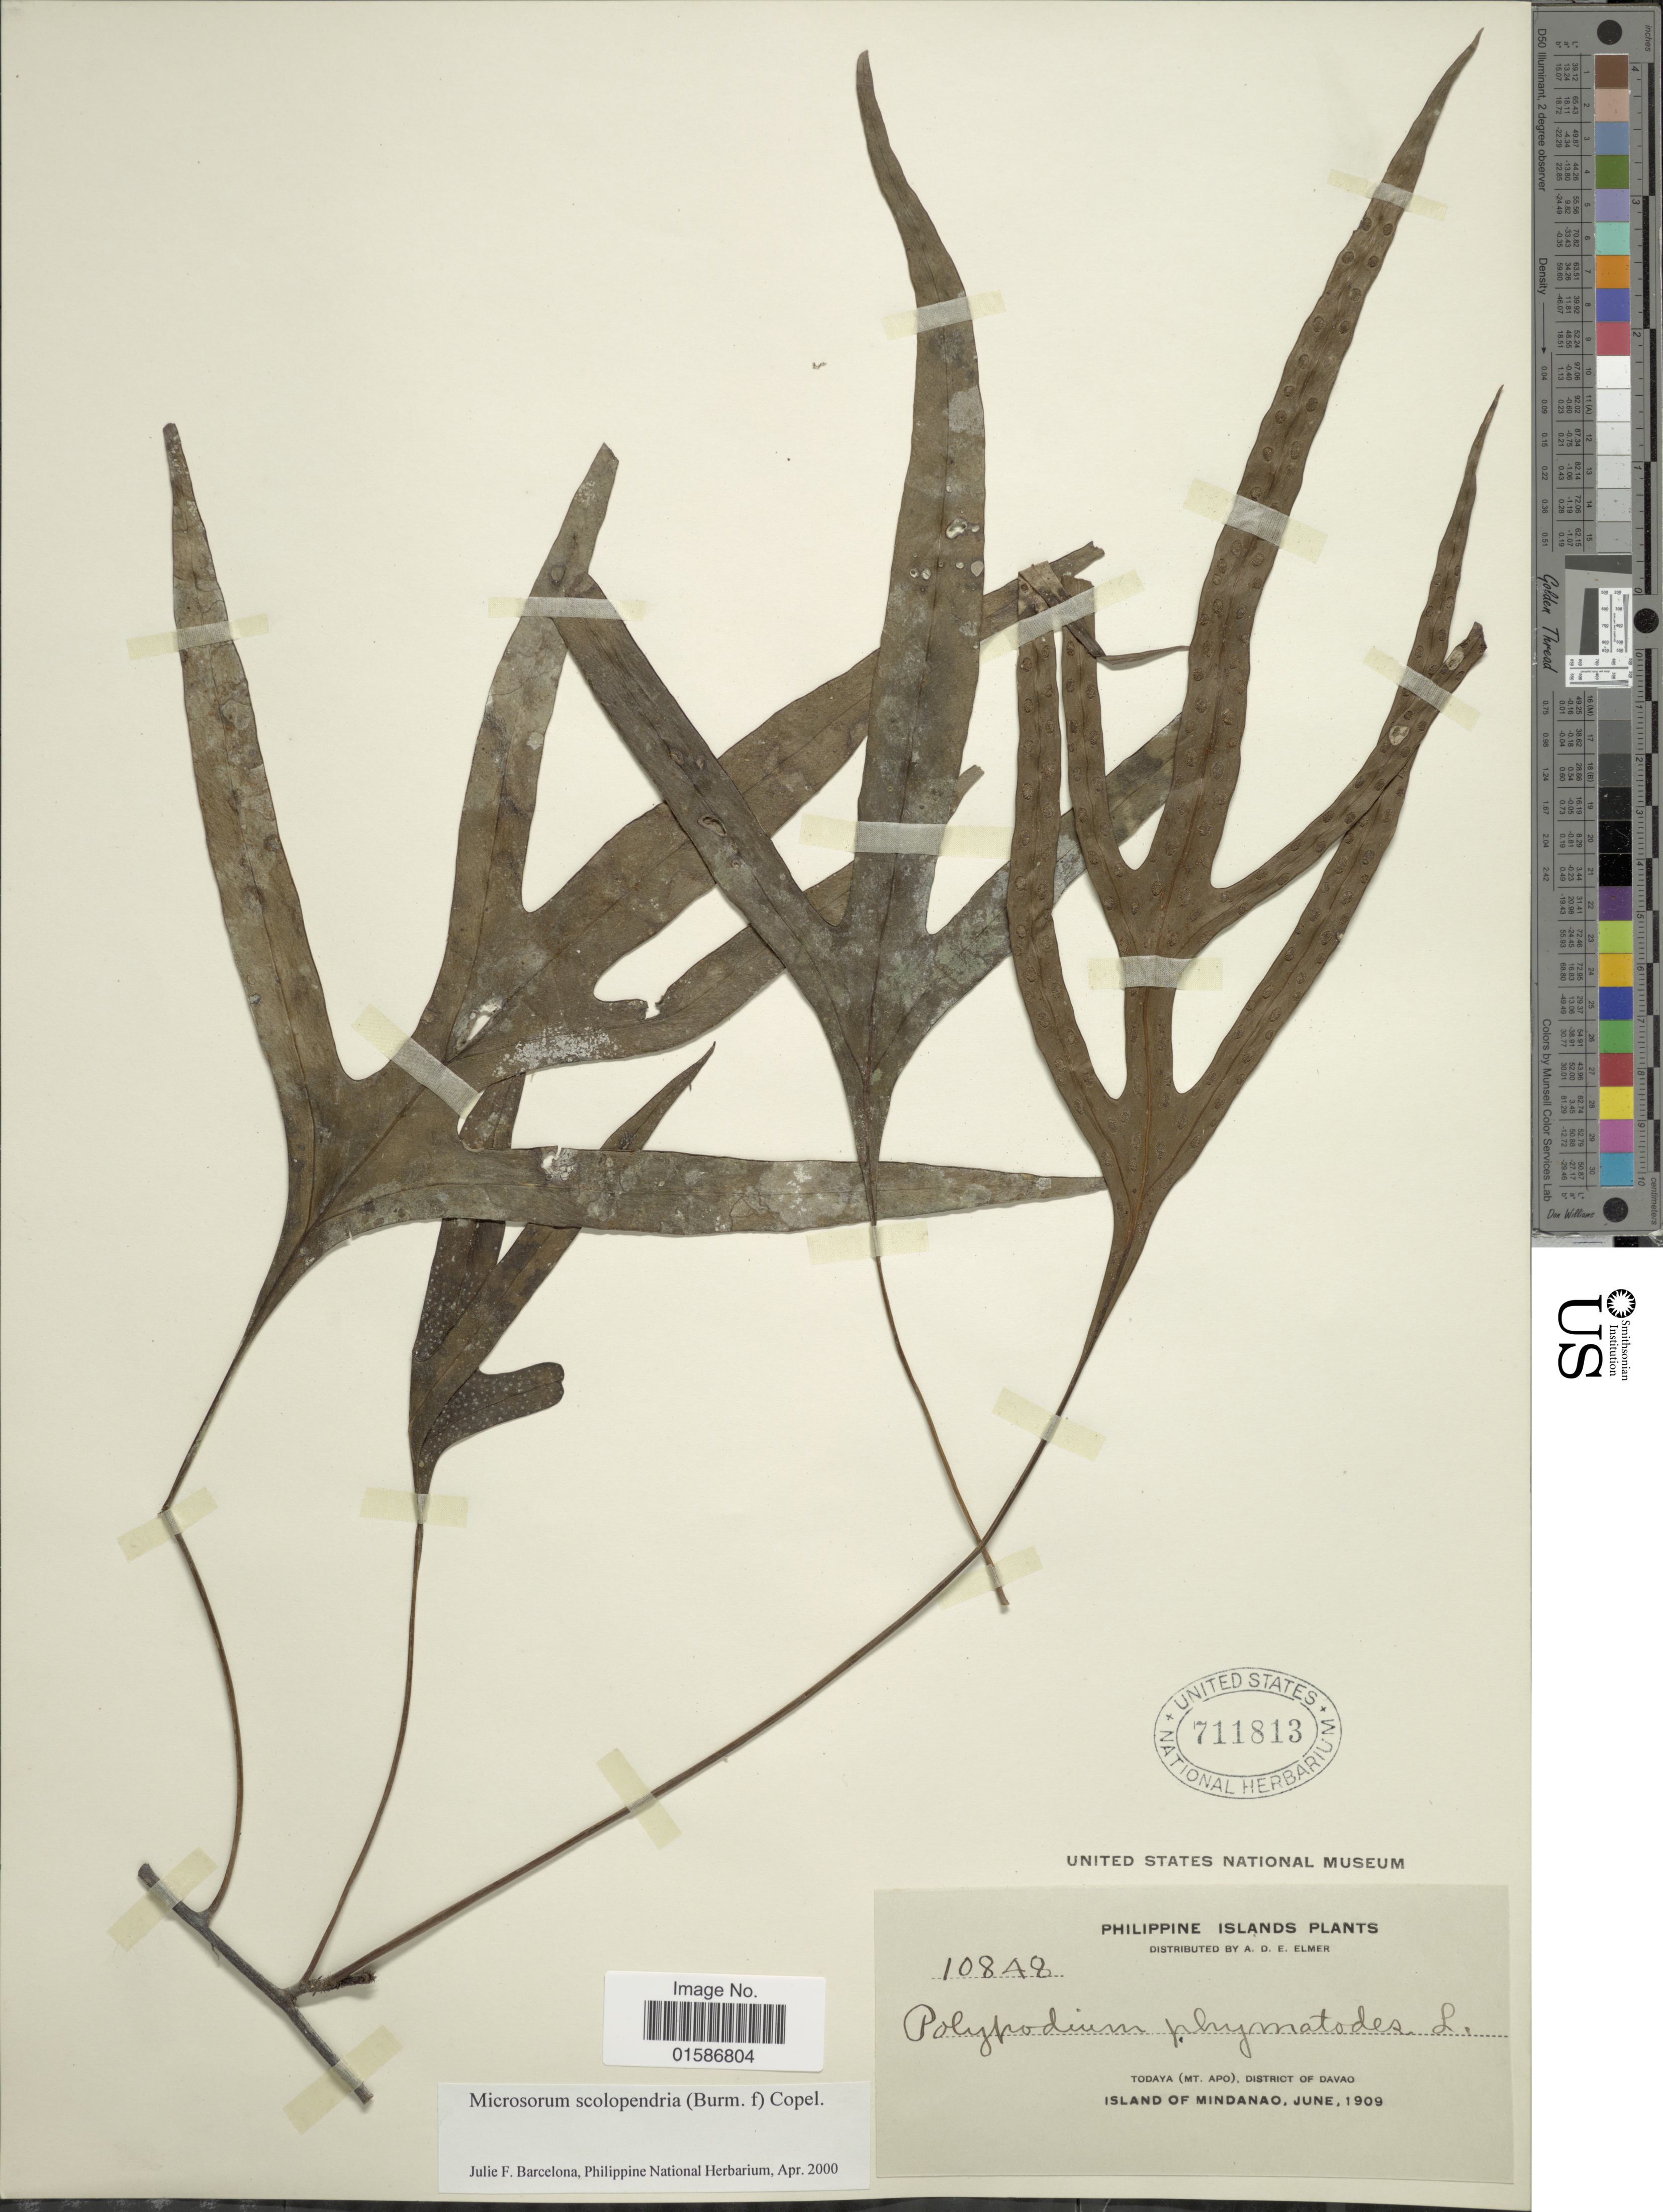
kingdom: Plantae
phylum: Tracheophyta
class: Polypodiopsida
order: Polypodiales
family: Polypodiaceae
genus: Microsorum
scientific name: Microsorum scolopendria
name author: (Burm. f.) Copel.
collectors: A. D. E. Elmer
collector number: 10848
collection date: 1909-06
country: Philippines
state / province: Davao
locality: Philippine Islands, Todaya (Mt Apo), District of Davao, Island of Mindanao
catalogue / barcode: US 711813